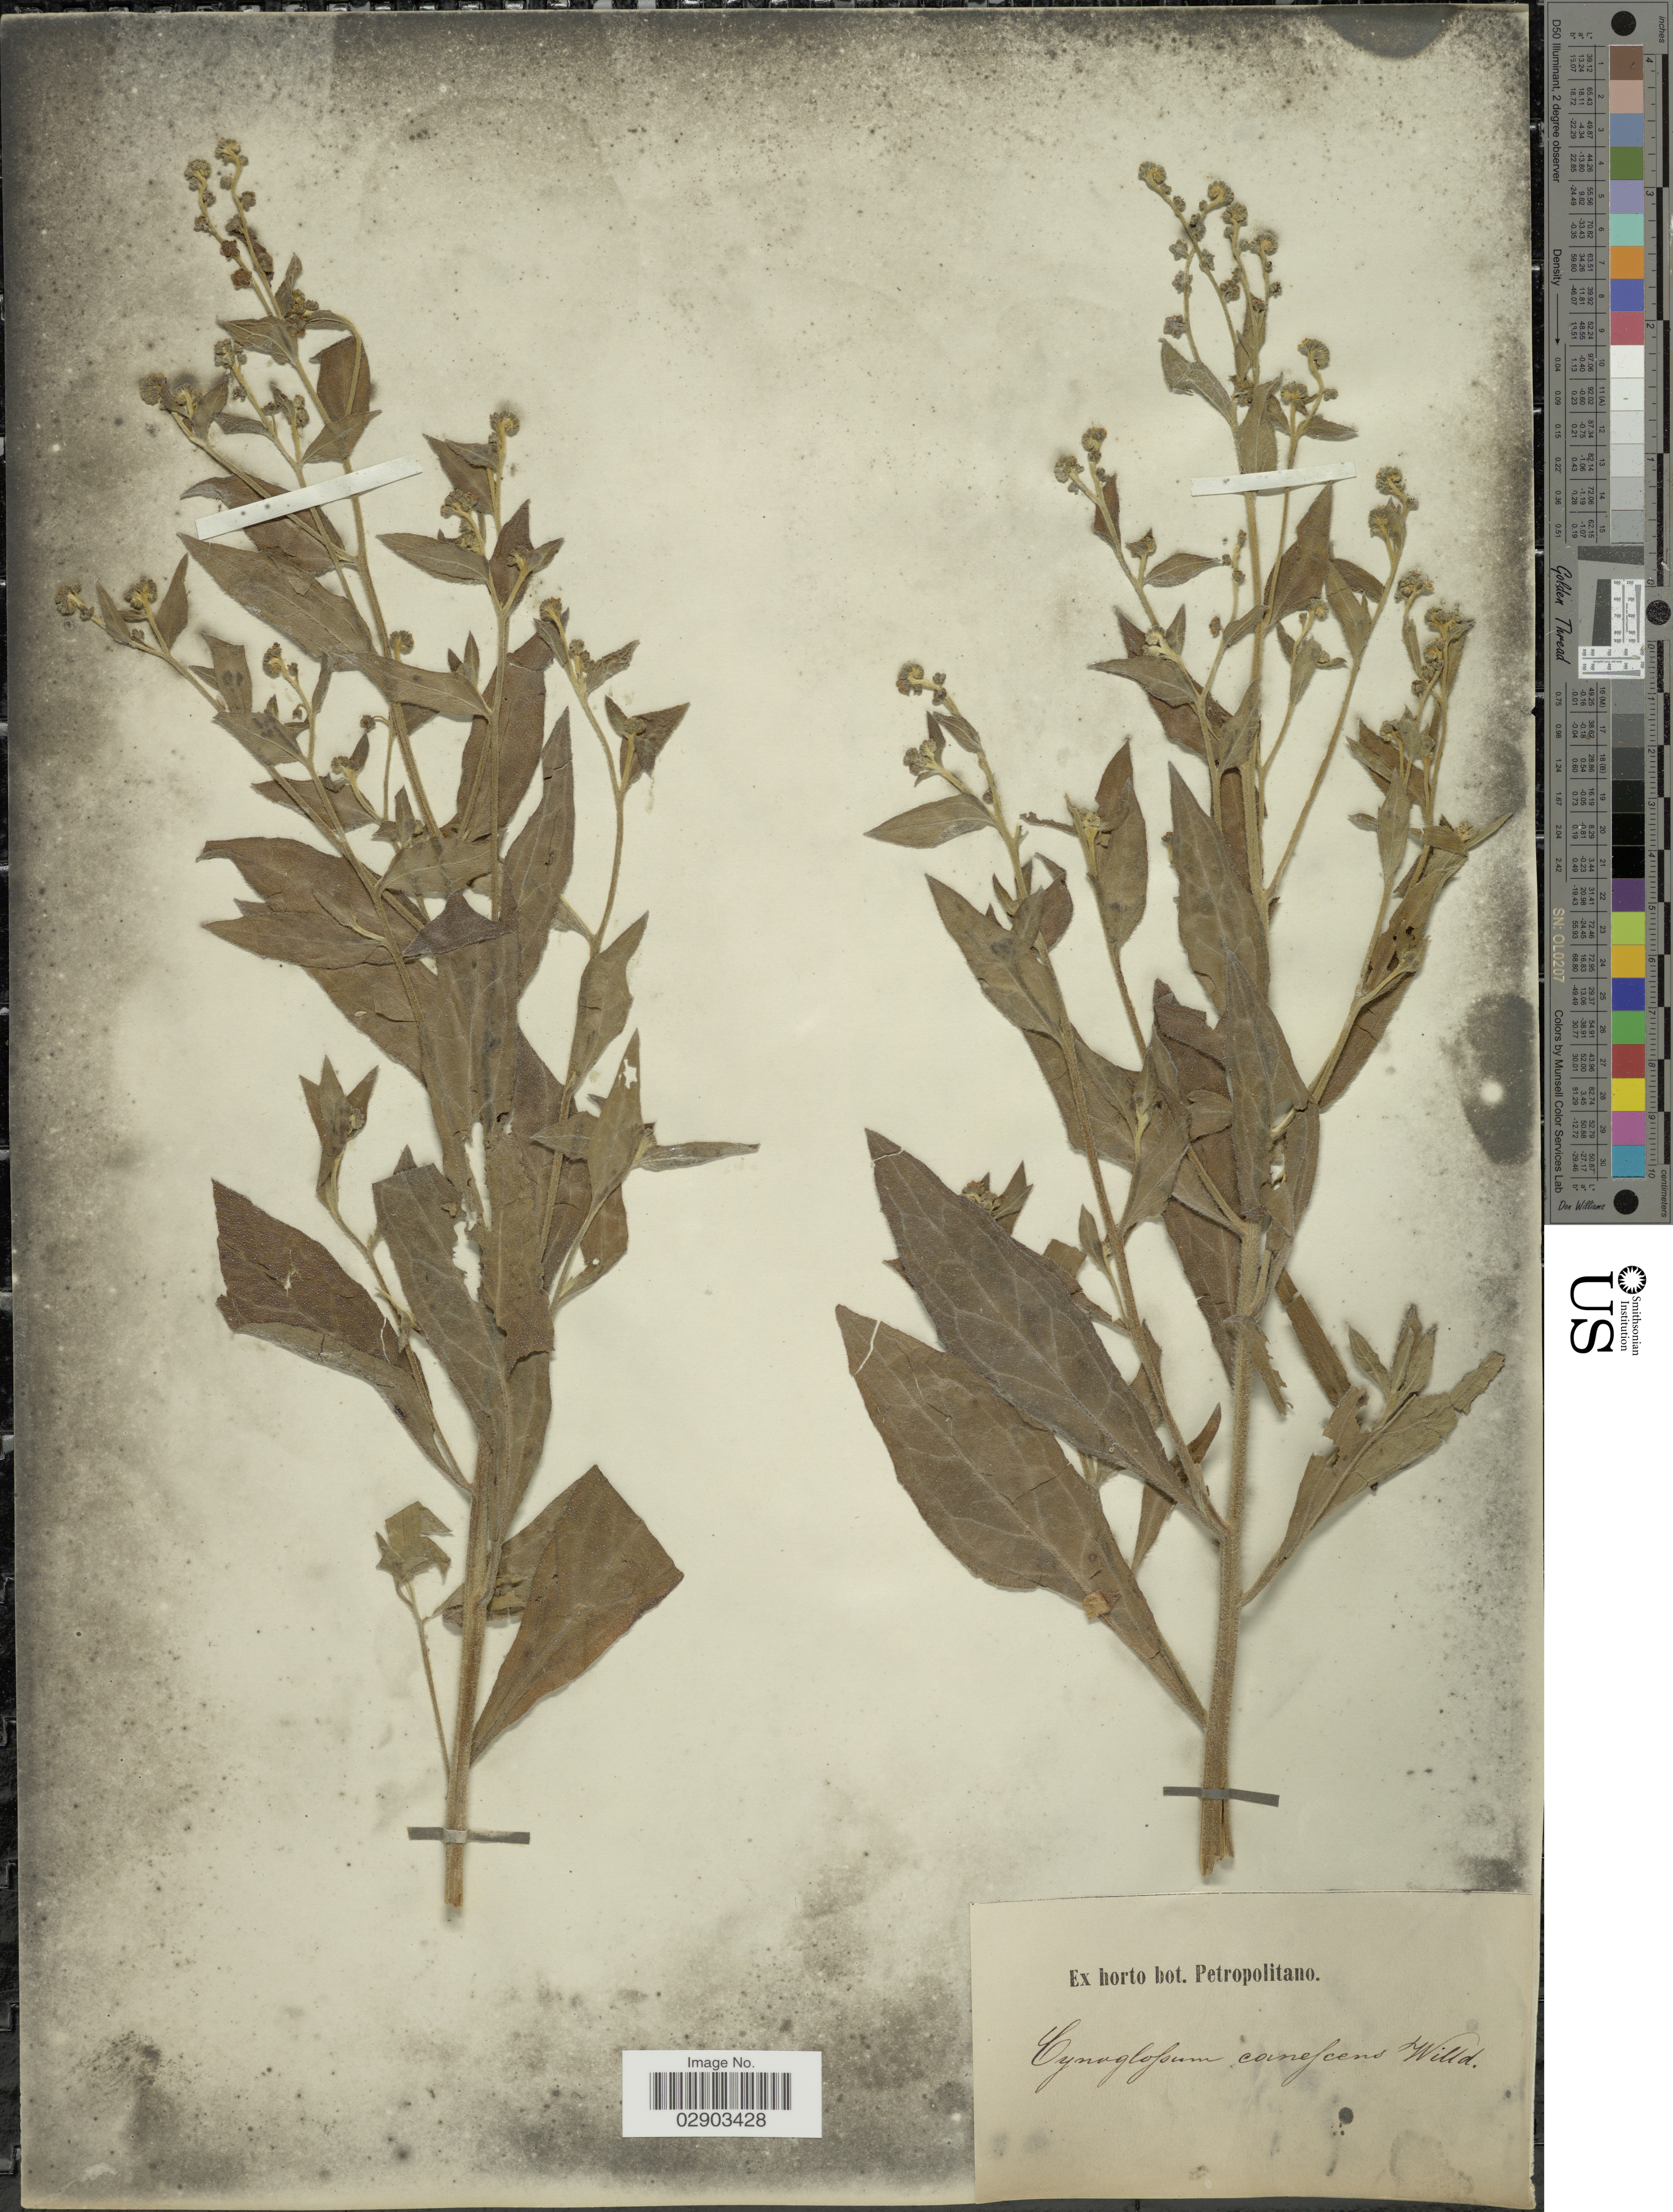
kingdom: Plantae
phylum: Tracheophyta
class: Magnoliopsida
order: Boraginales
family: Boraginaceae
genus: Cynoglossum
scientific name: Cynoglossum canescens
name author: Willd.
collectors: ex Horto Bot. Petropolitano